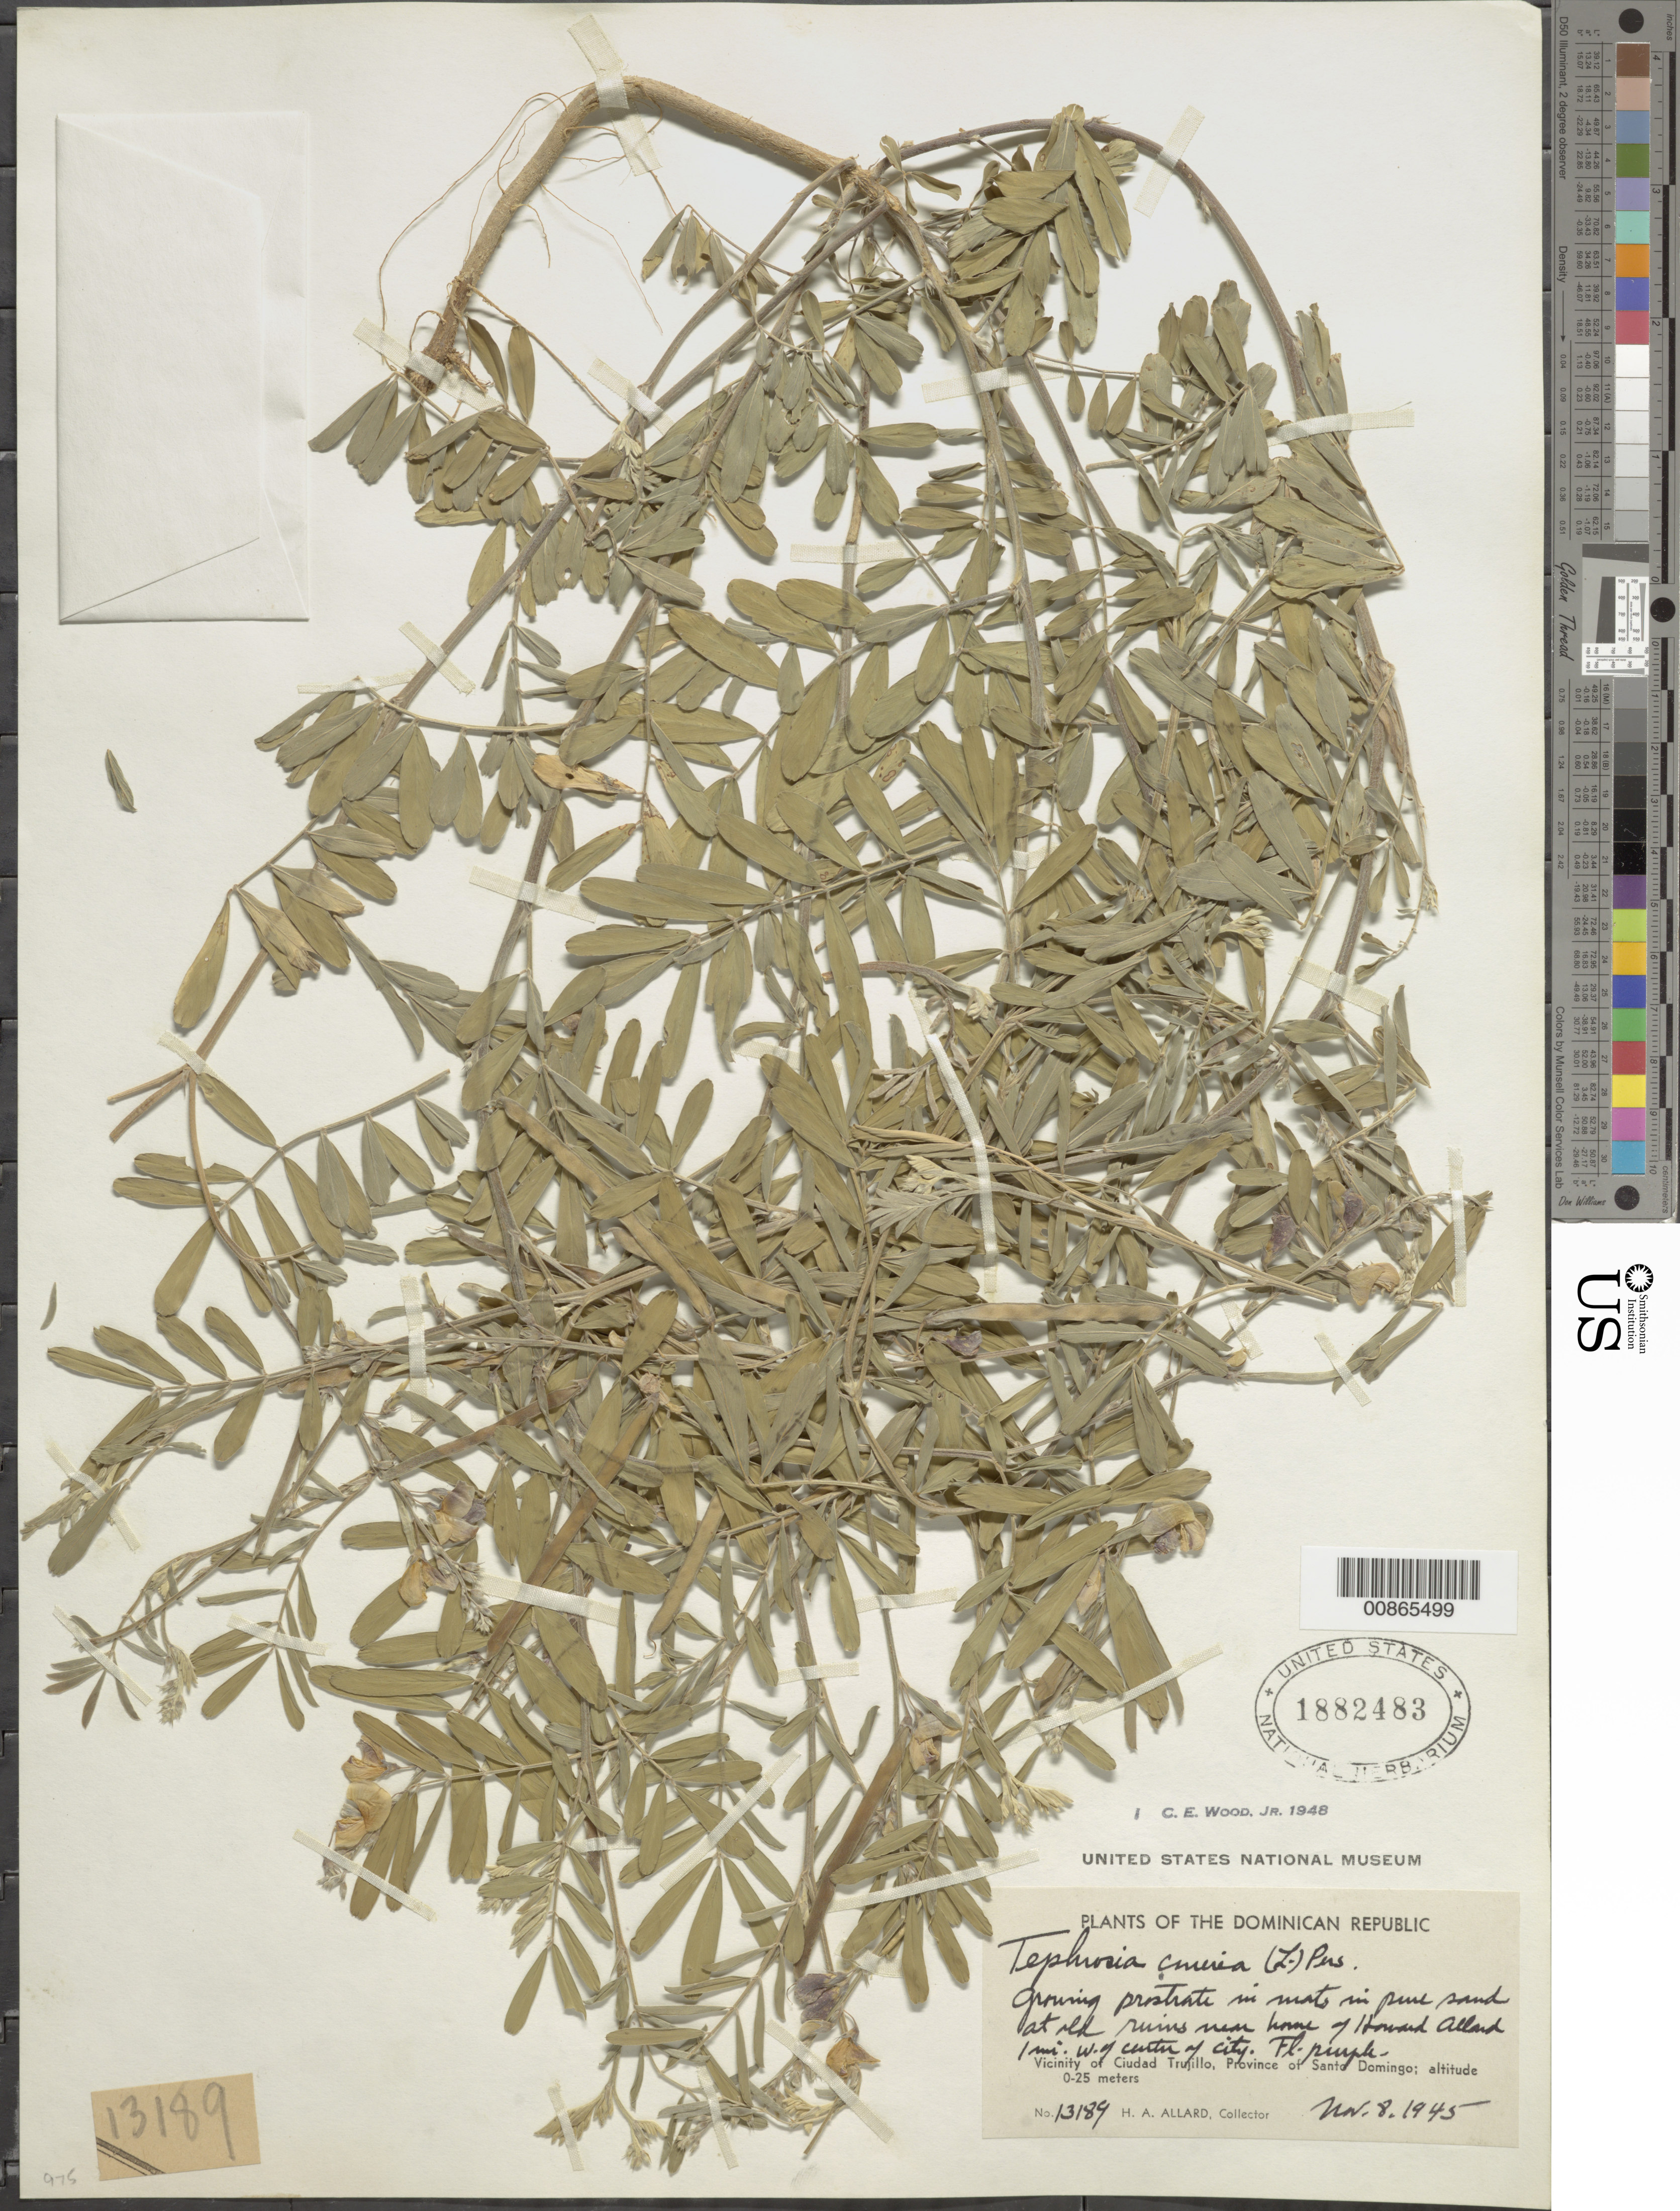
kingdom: Plantae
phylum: Tracheophyta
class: Magnoliopsida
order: Fabales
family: Fabaceae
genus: Tephrosia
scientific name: Tephrosia cinerea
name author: (L.) Pers.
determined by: Wood, C. E., Jr.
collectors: H. A. Allard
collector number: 13189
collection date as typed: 08 Nov 1945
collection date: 1945-11-08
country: Dominican Republic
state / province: Distrito Nacional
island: Hispaniola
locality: Vicinity of Ciudad Trujillo, Province of Santo Domingo (obsolete). At old ruins near home of Howard Allard's, 1 mi. W of center of city.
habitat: In pure sand.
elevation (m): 0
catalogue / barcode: US 1882483